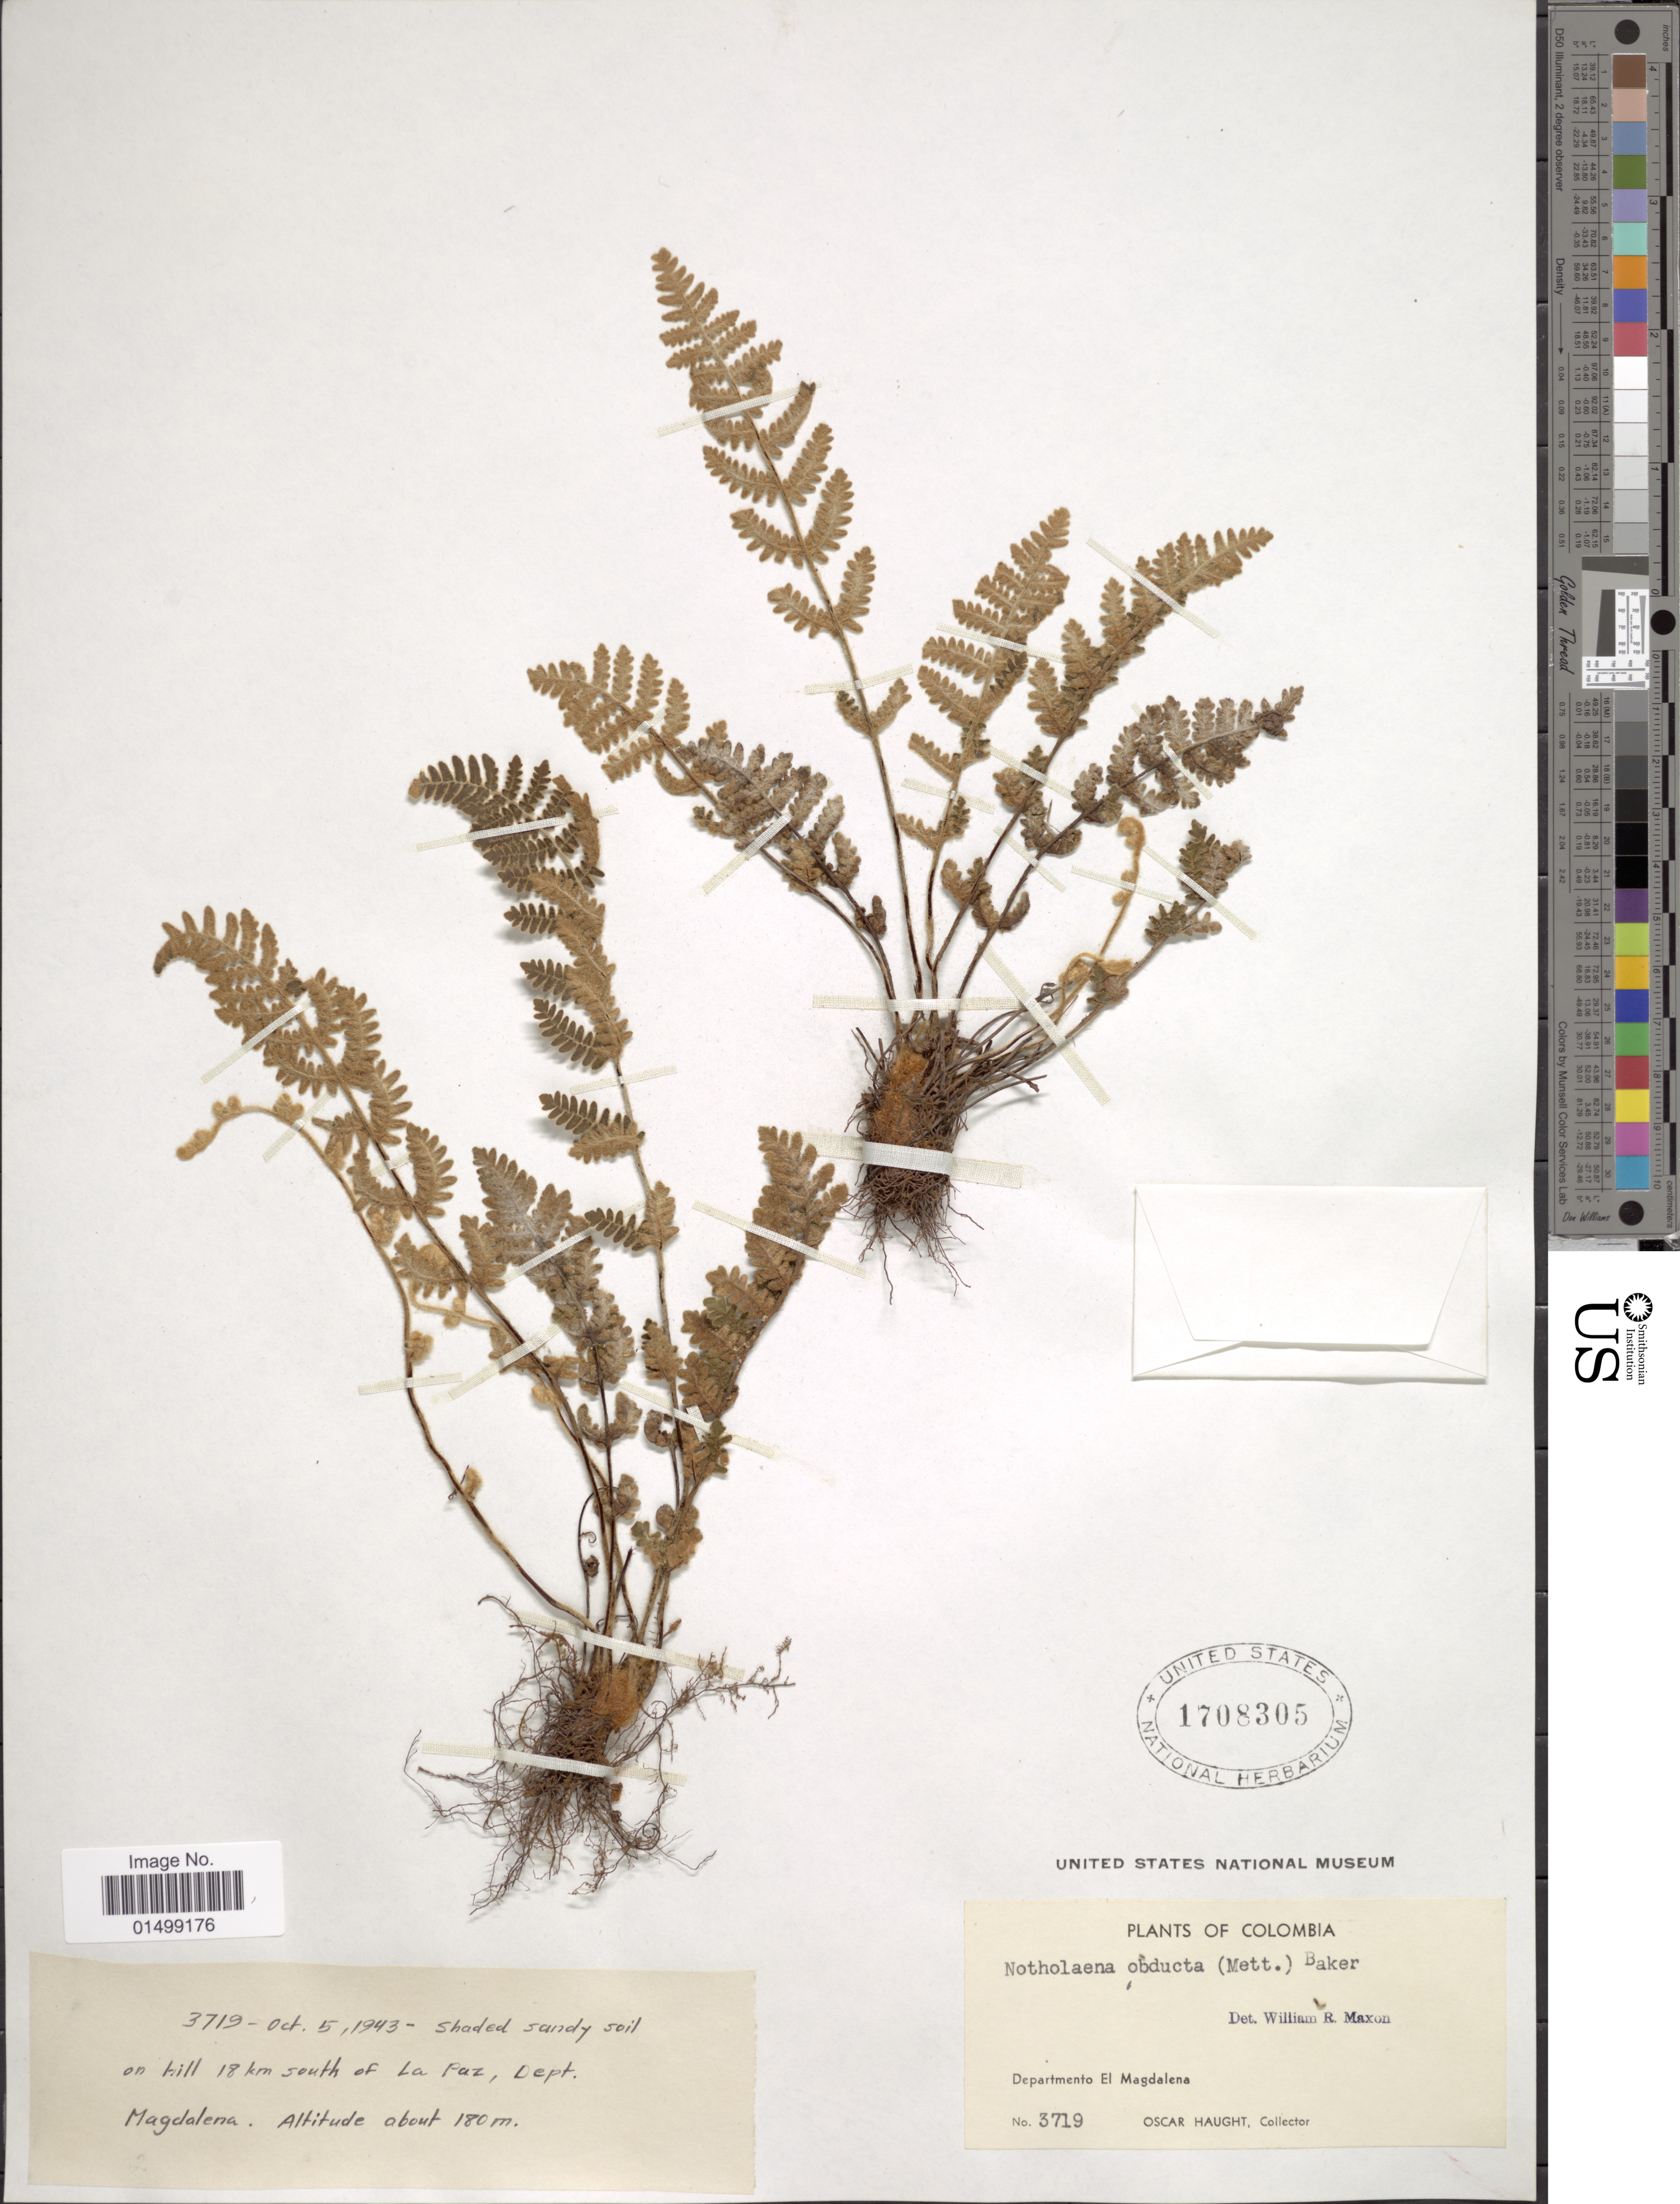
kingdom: Plantae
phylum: Tracheophyta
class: Polypodiopsida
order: Polypodiales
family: Pteridaceae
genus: Cheilanthes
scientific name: Cheilanthes obducta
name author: (Mett.) Baker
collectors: O. L. Haught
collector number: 3719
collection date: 1943-10-05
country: Colombia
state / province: Magdalena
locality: Shaded sandy soil on hill 18 km south of La Paz.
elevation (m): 180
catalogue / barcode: US 1708305